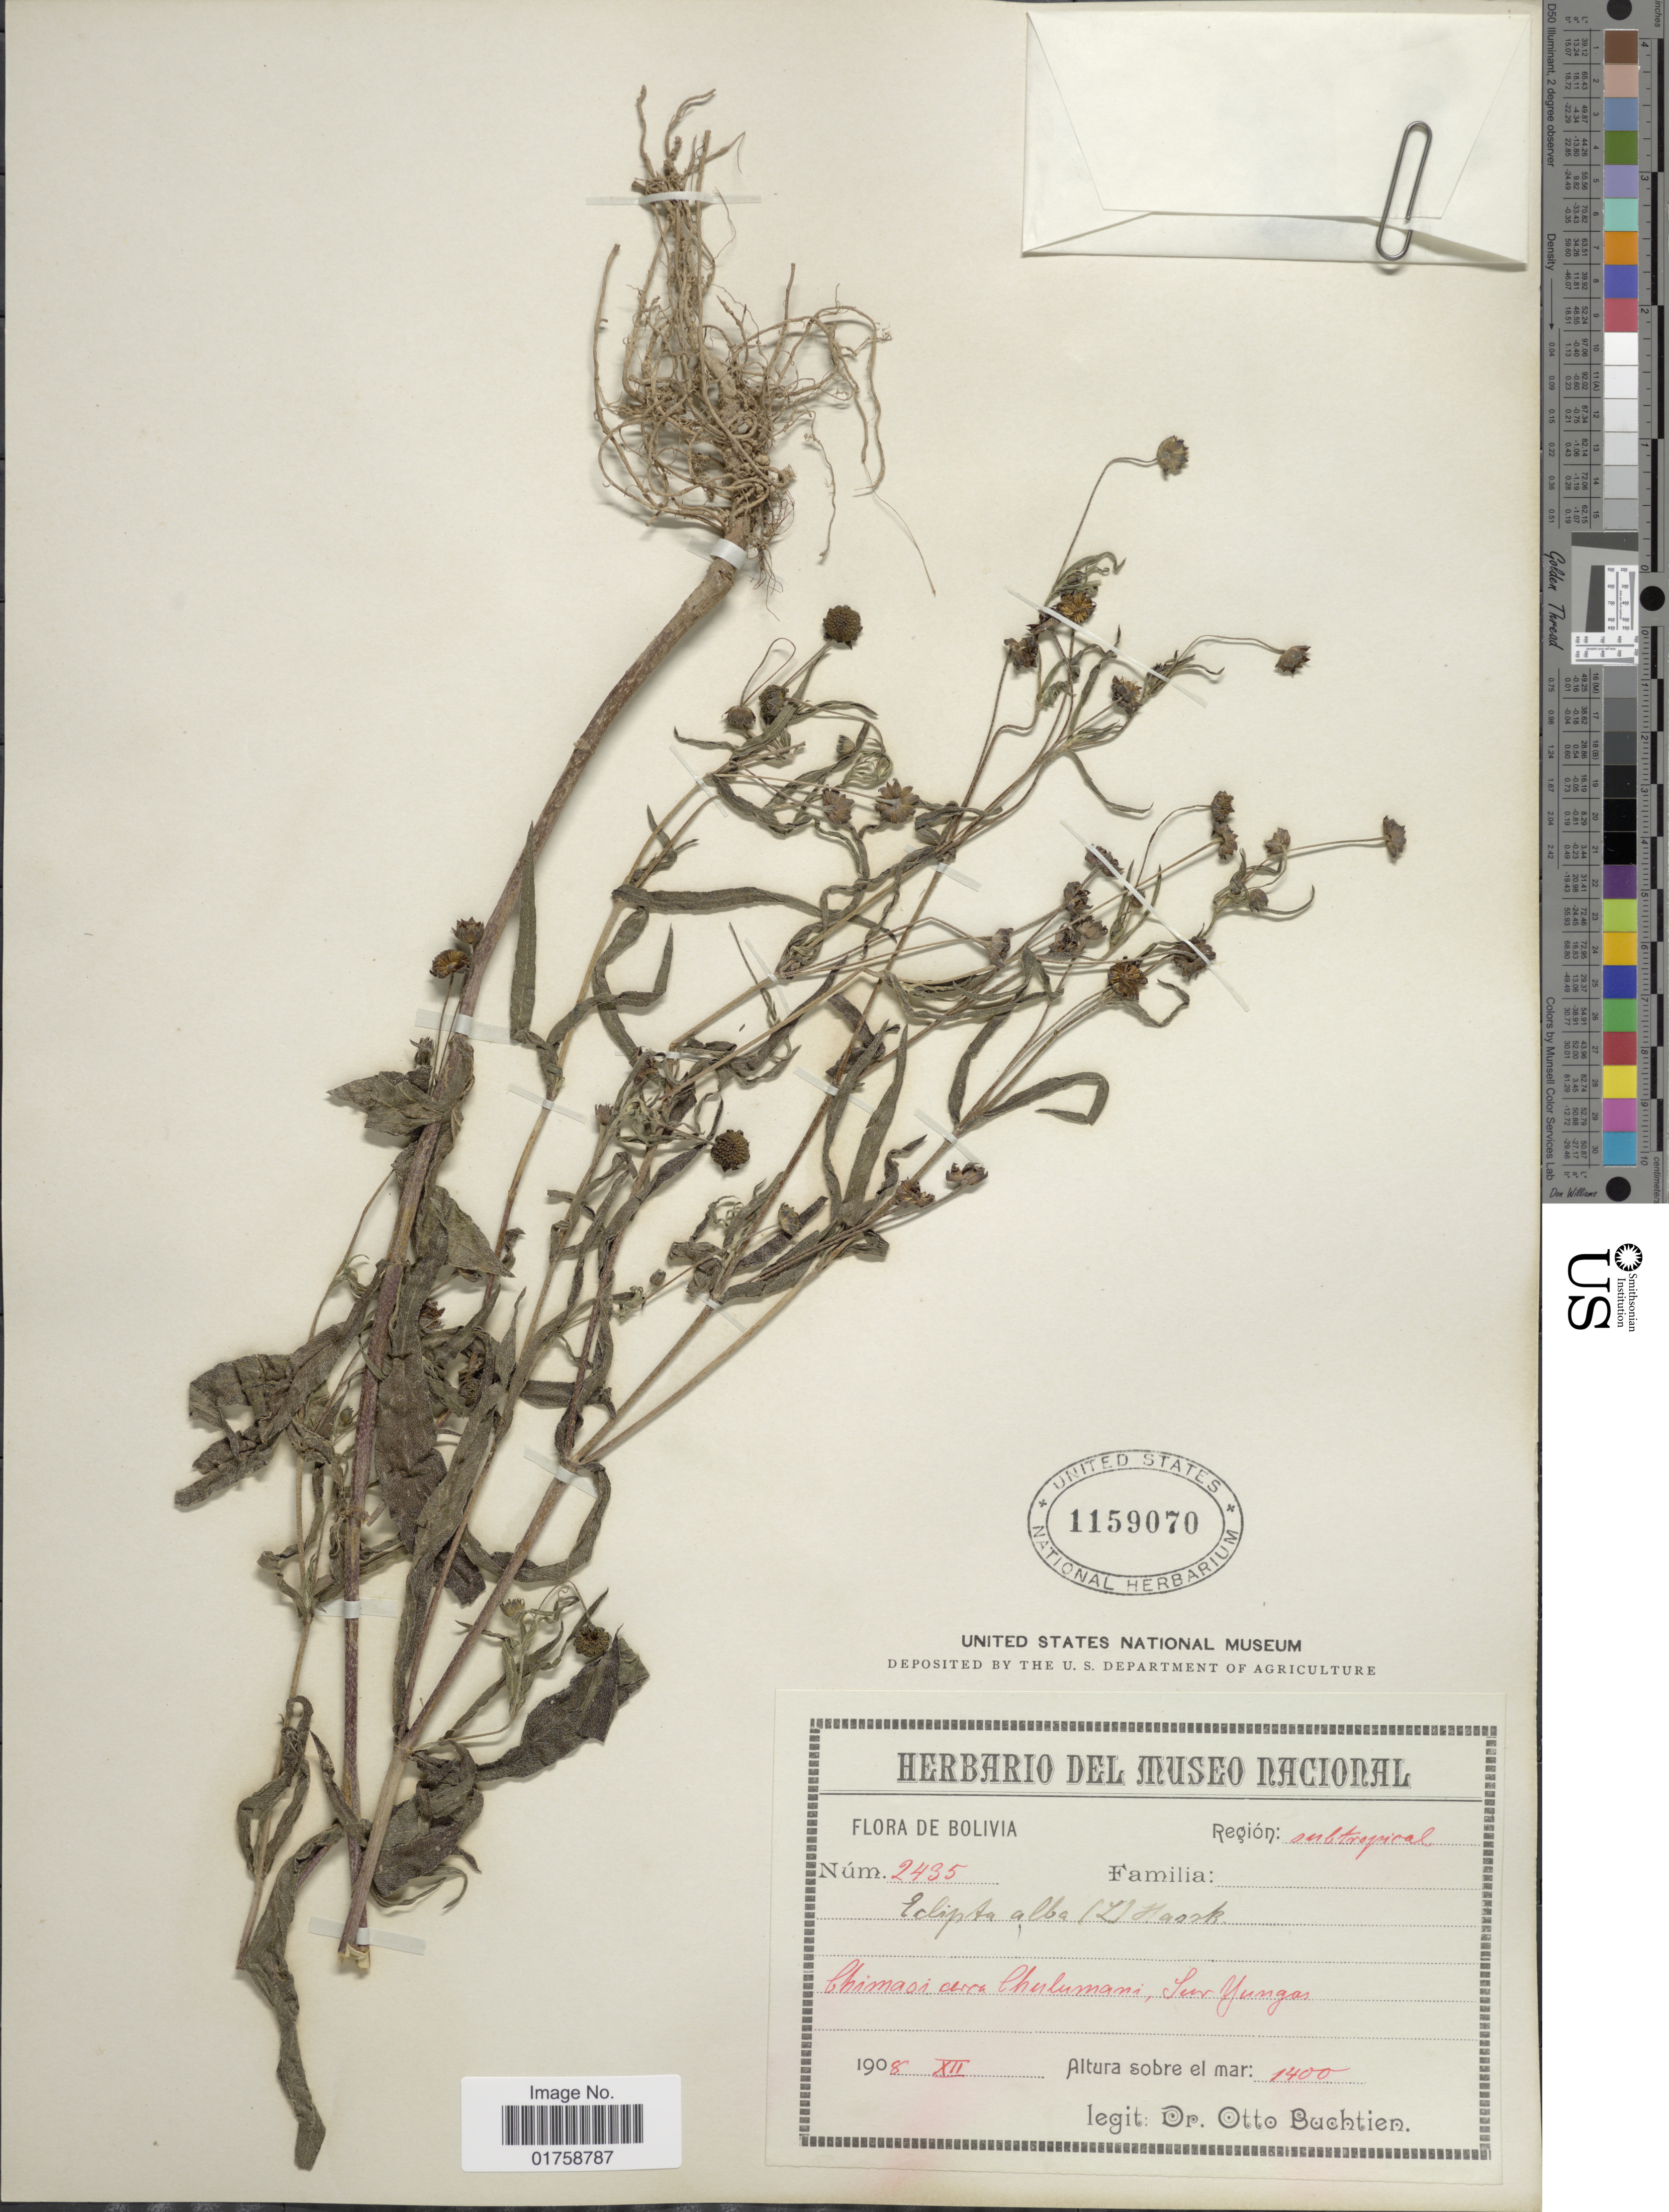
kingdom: Plantae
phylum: Tracheophyta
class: Magnoliopsida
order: Asterales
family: Asteraceae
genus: Eclipta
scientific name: Eclipta alba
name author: (L.) Hassk.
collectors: O. Buchtien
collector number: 2435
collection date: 1908-12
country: Bolivia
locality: Bolivia. Region: subtropical. Chimaoi cerca Chulumani, Sur Yungas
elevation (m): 1400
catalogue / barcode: US 1159070